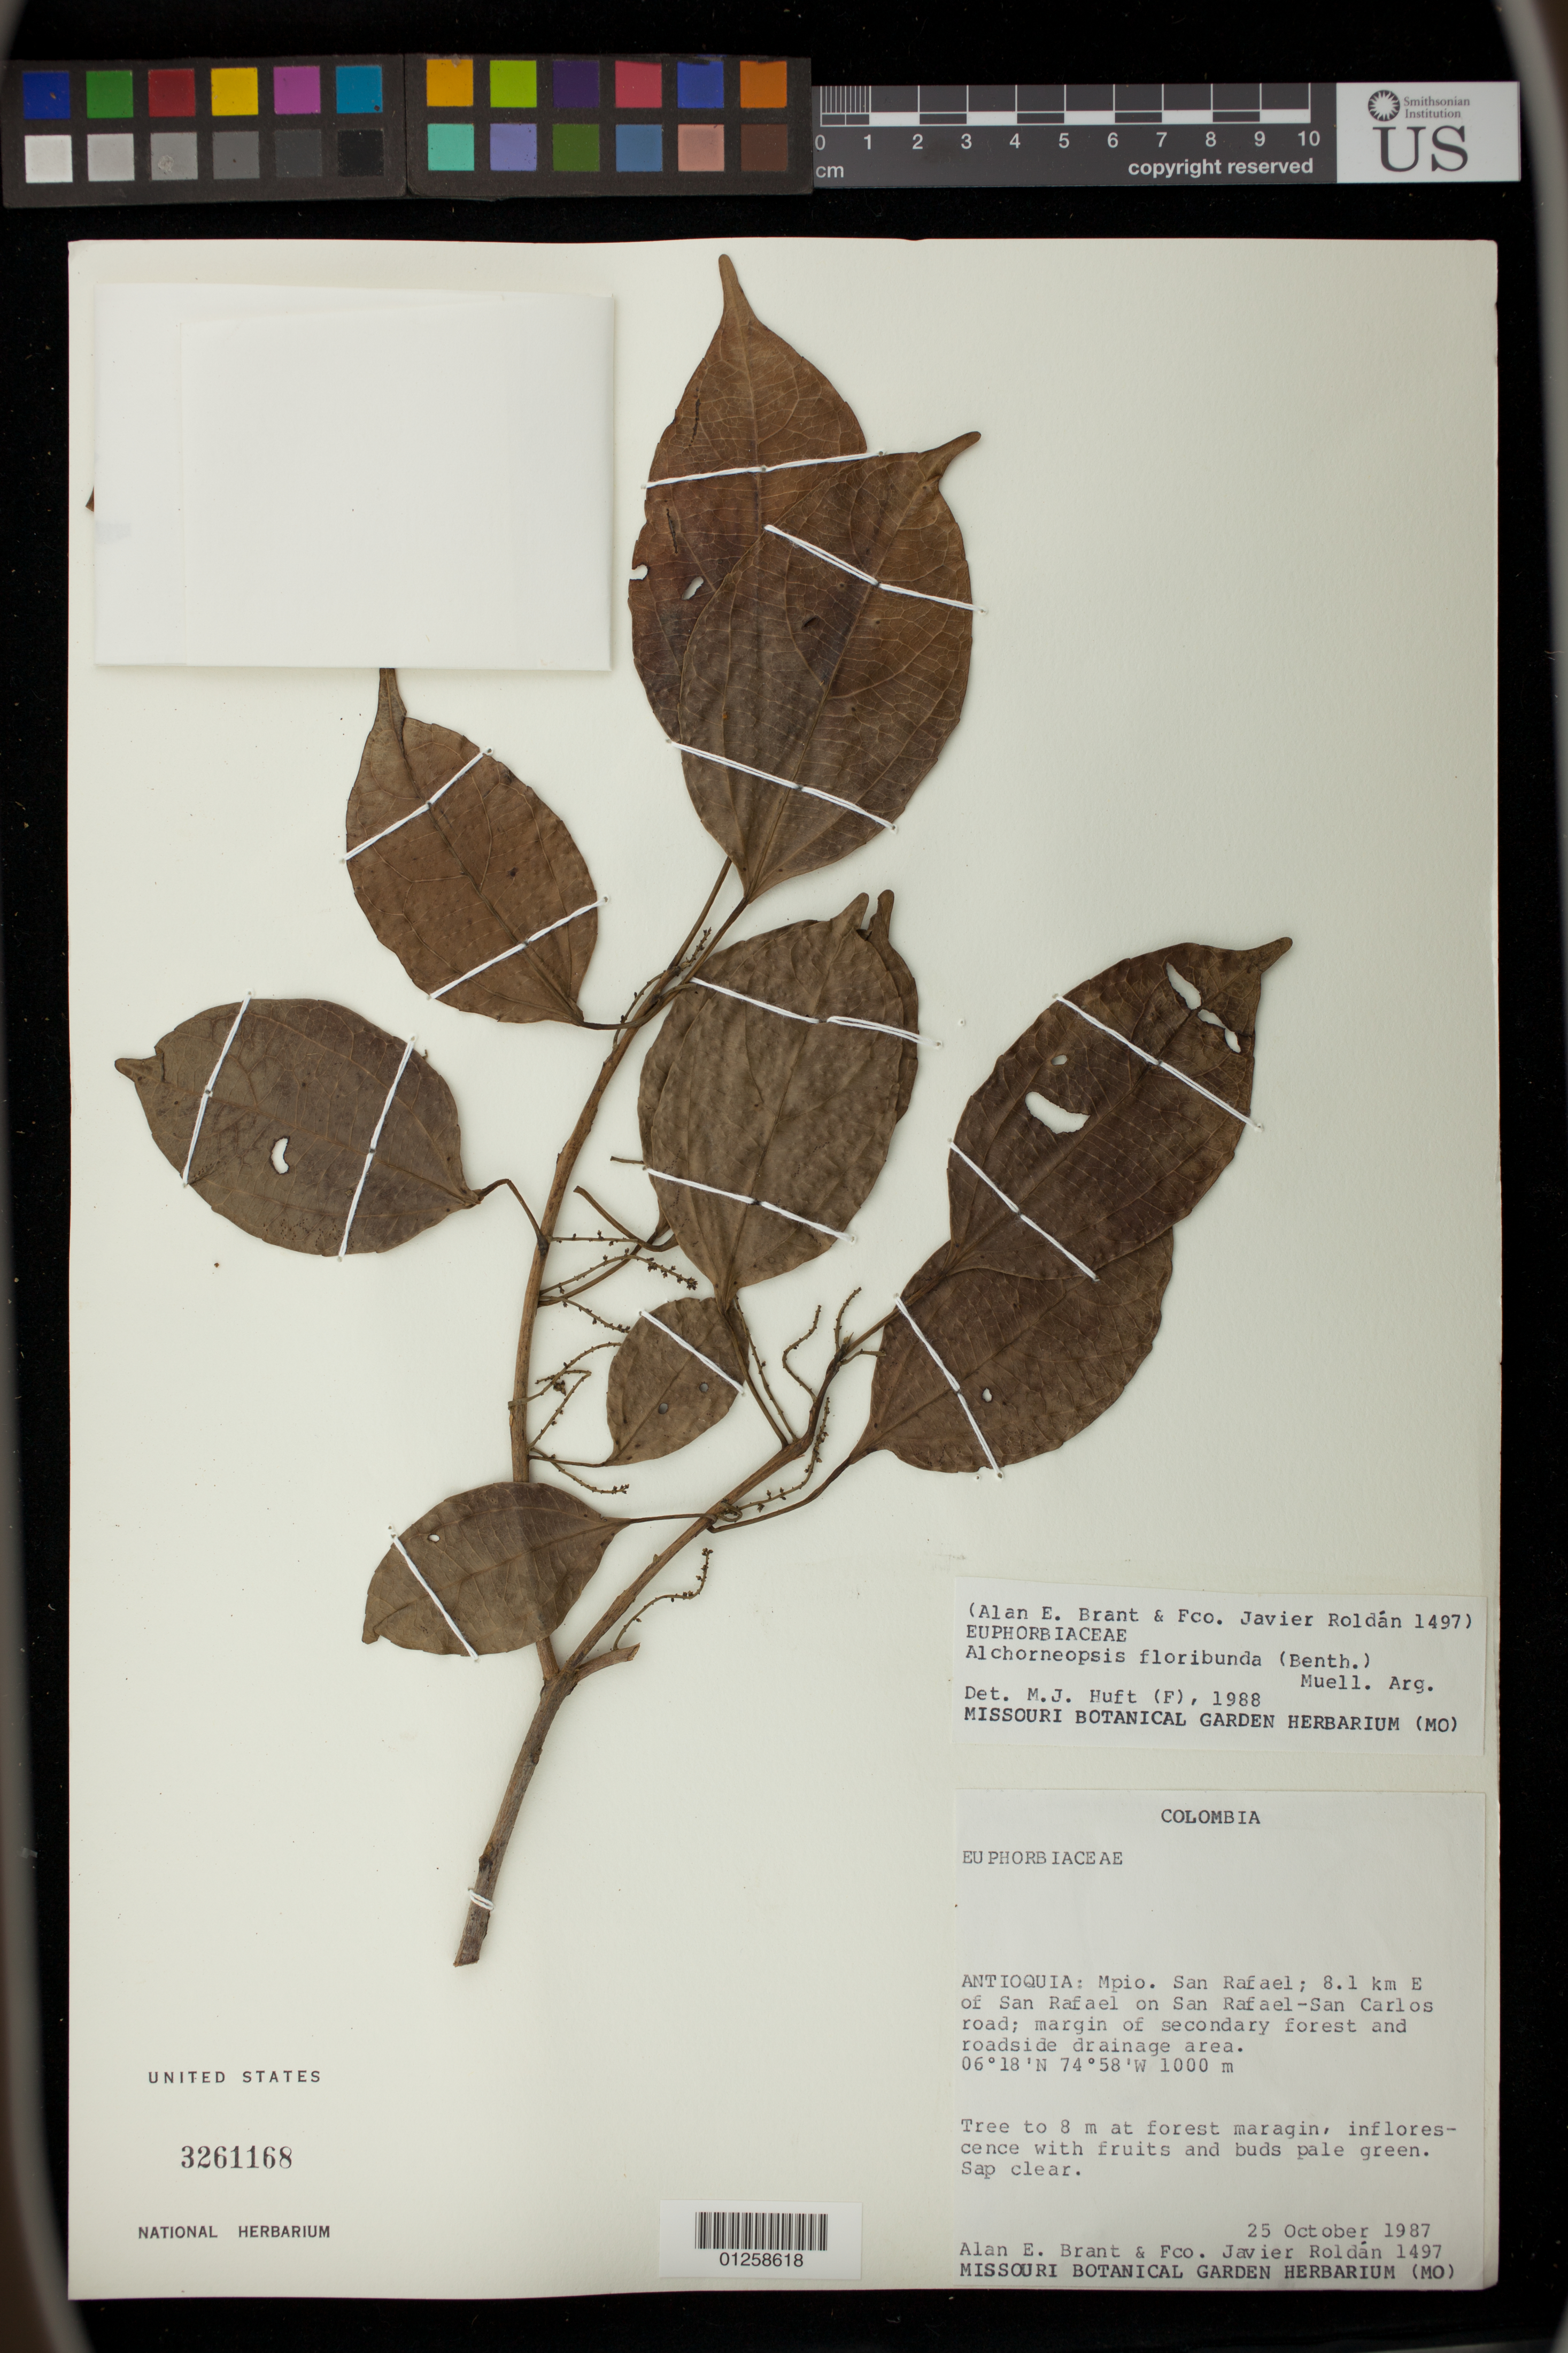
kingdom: Plantae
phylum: Tracheophyta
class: Magnoliopsida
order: Malpighiales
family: Euphorbiaceae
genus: Alchorneopsis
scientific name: Alchorneopsis floribunda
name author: (Benth.) Müll. Arg.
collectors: A. Brant & F. J. Roldán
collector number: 1497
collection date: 1987-10-25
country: Colombia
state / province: Antioquia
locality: San Rafael; 8.1 km E of San Rafael on San Rafael-San Carlos road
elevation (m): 1000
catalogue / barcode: US 3261168